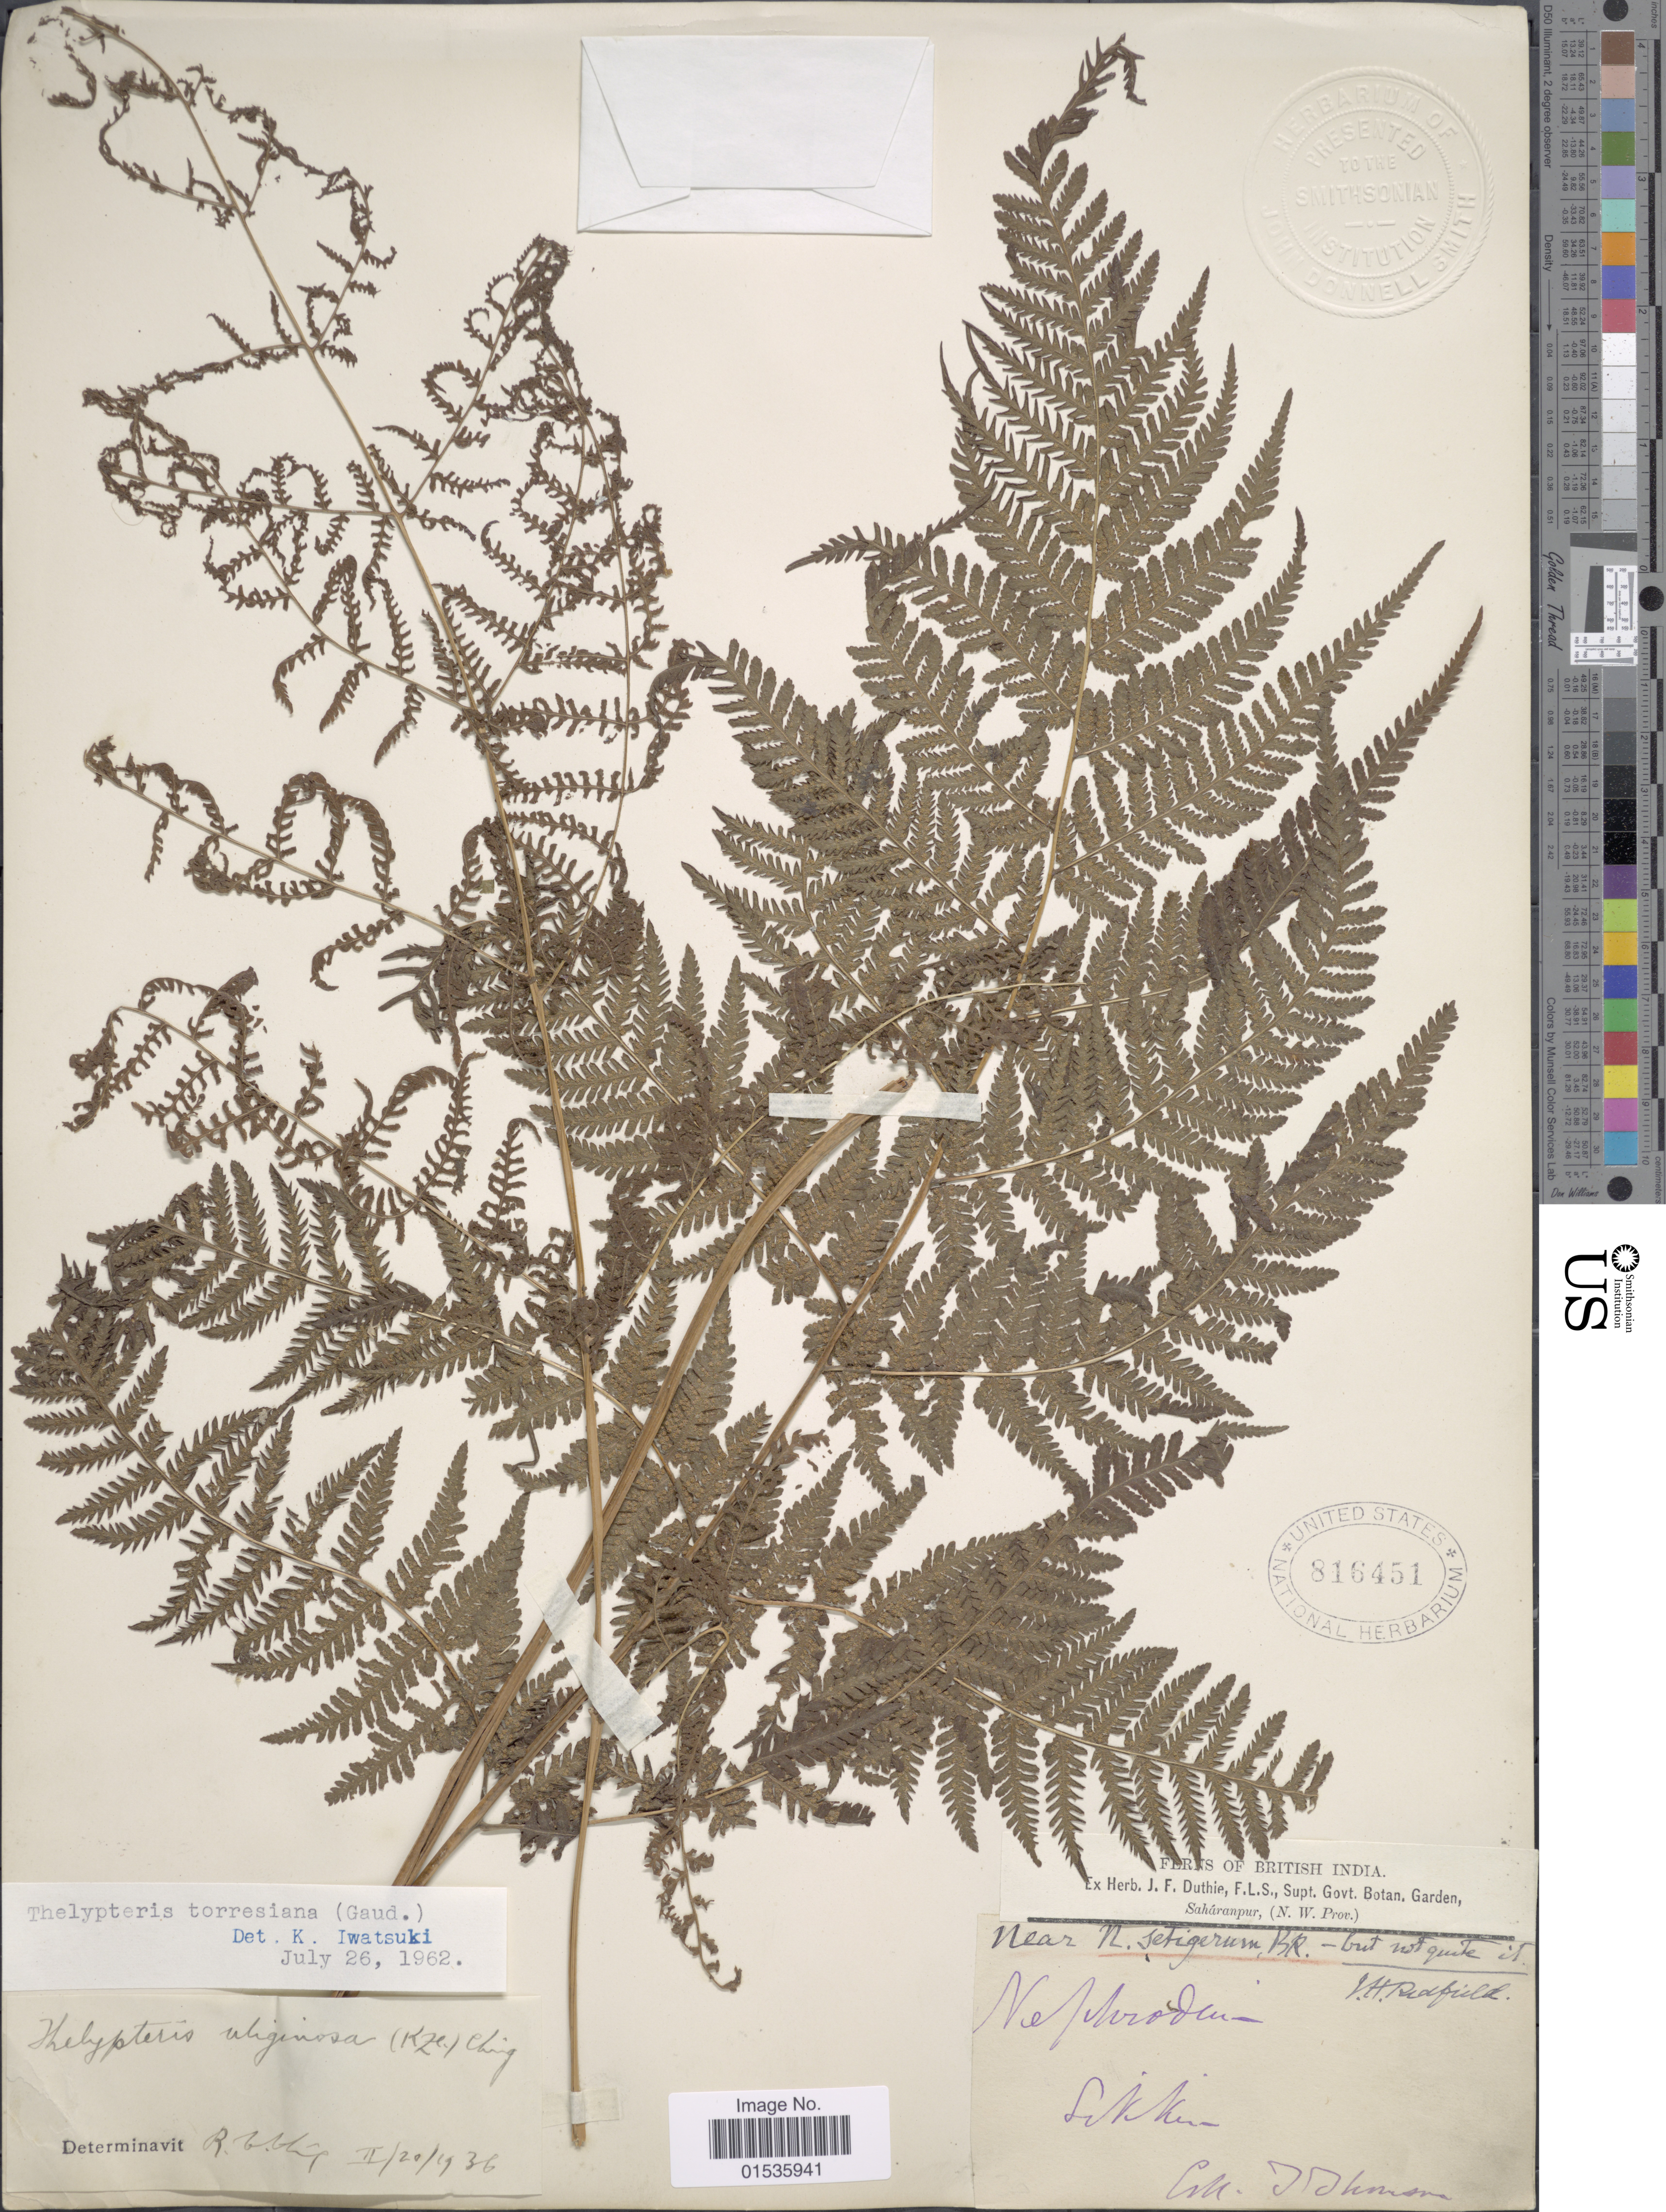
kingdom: Plantae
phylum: Tracheophyta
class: Polypodiopsida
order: Polypodiales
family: Thelypteridaceae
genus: Macrothelypteris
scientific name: Macrothelypteris torresiana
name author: (Gaudich.) Ching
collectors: T. Thomson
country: India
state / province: Sikkim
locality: [illegible] Sikkim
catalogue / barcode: US 816451